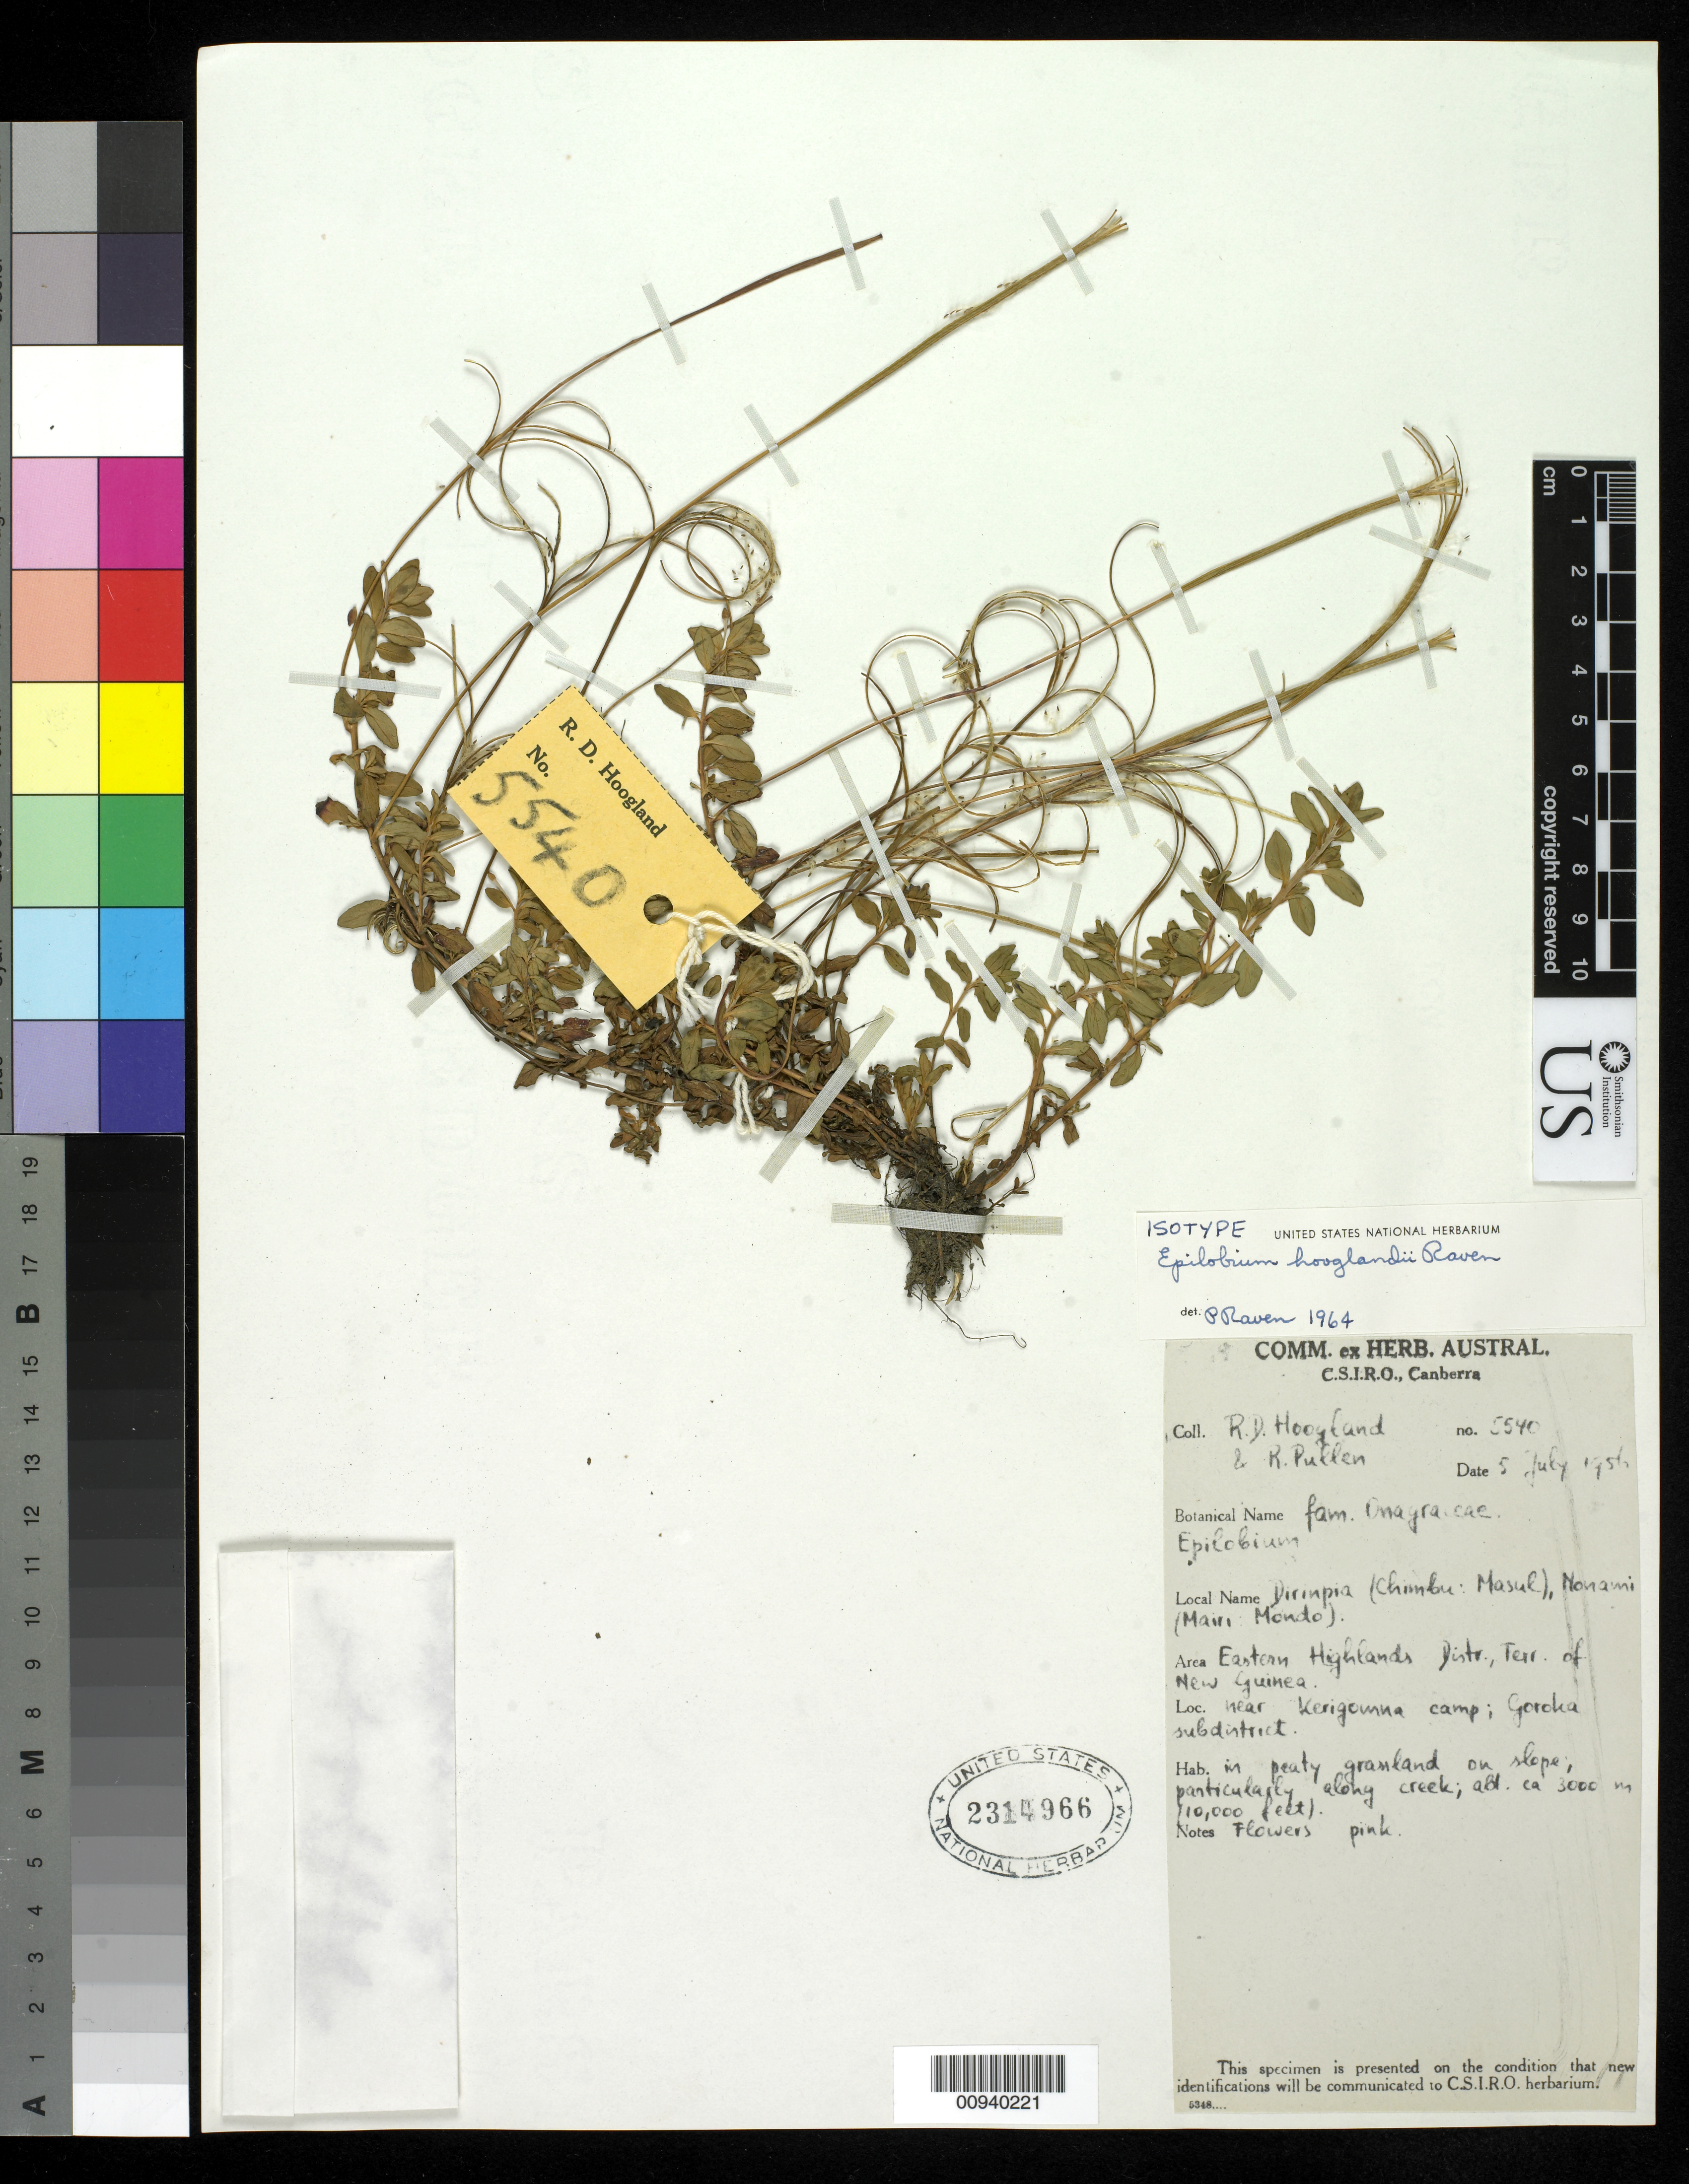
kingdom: Plantae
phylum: Tracheophyta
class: Magnoliopsida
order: Myrtales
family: Onagraceae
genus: Epilobium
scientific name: Epilobium hooglandii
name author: P.H. Raven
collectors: R. D. Hoogland & R. Pullen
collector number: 5540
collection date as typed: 05 Jul 1956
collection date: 1956-07-05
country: Papua New Guinea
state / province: Eastern Highlands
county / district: Goroka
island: New Guinea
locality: Near Kerigomna camp, on slope along creek.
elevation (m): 3000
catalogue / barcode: US 2314966